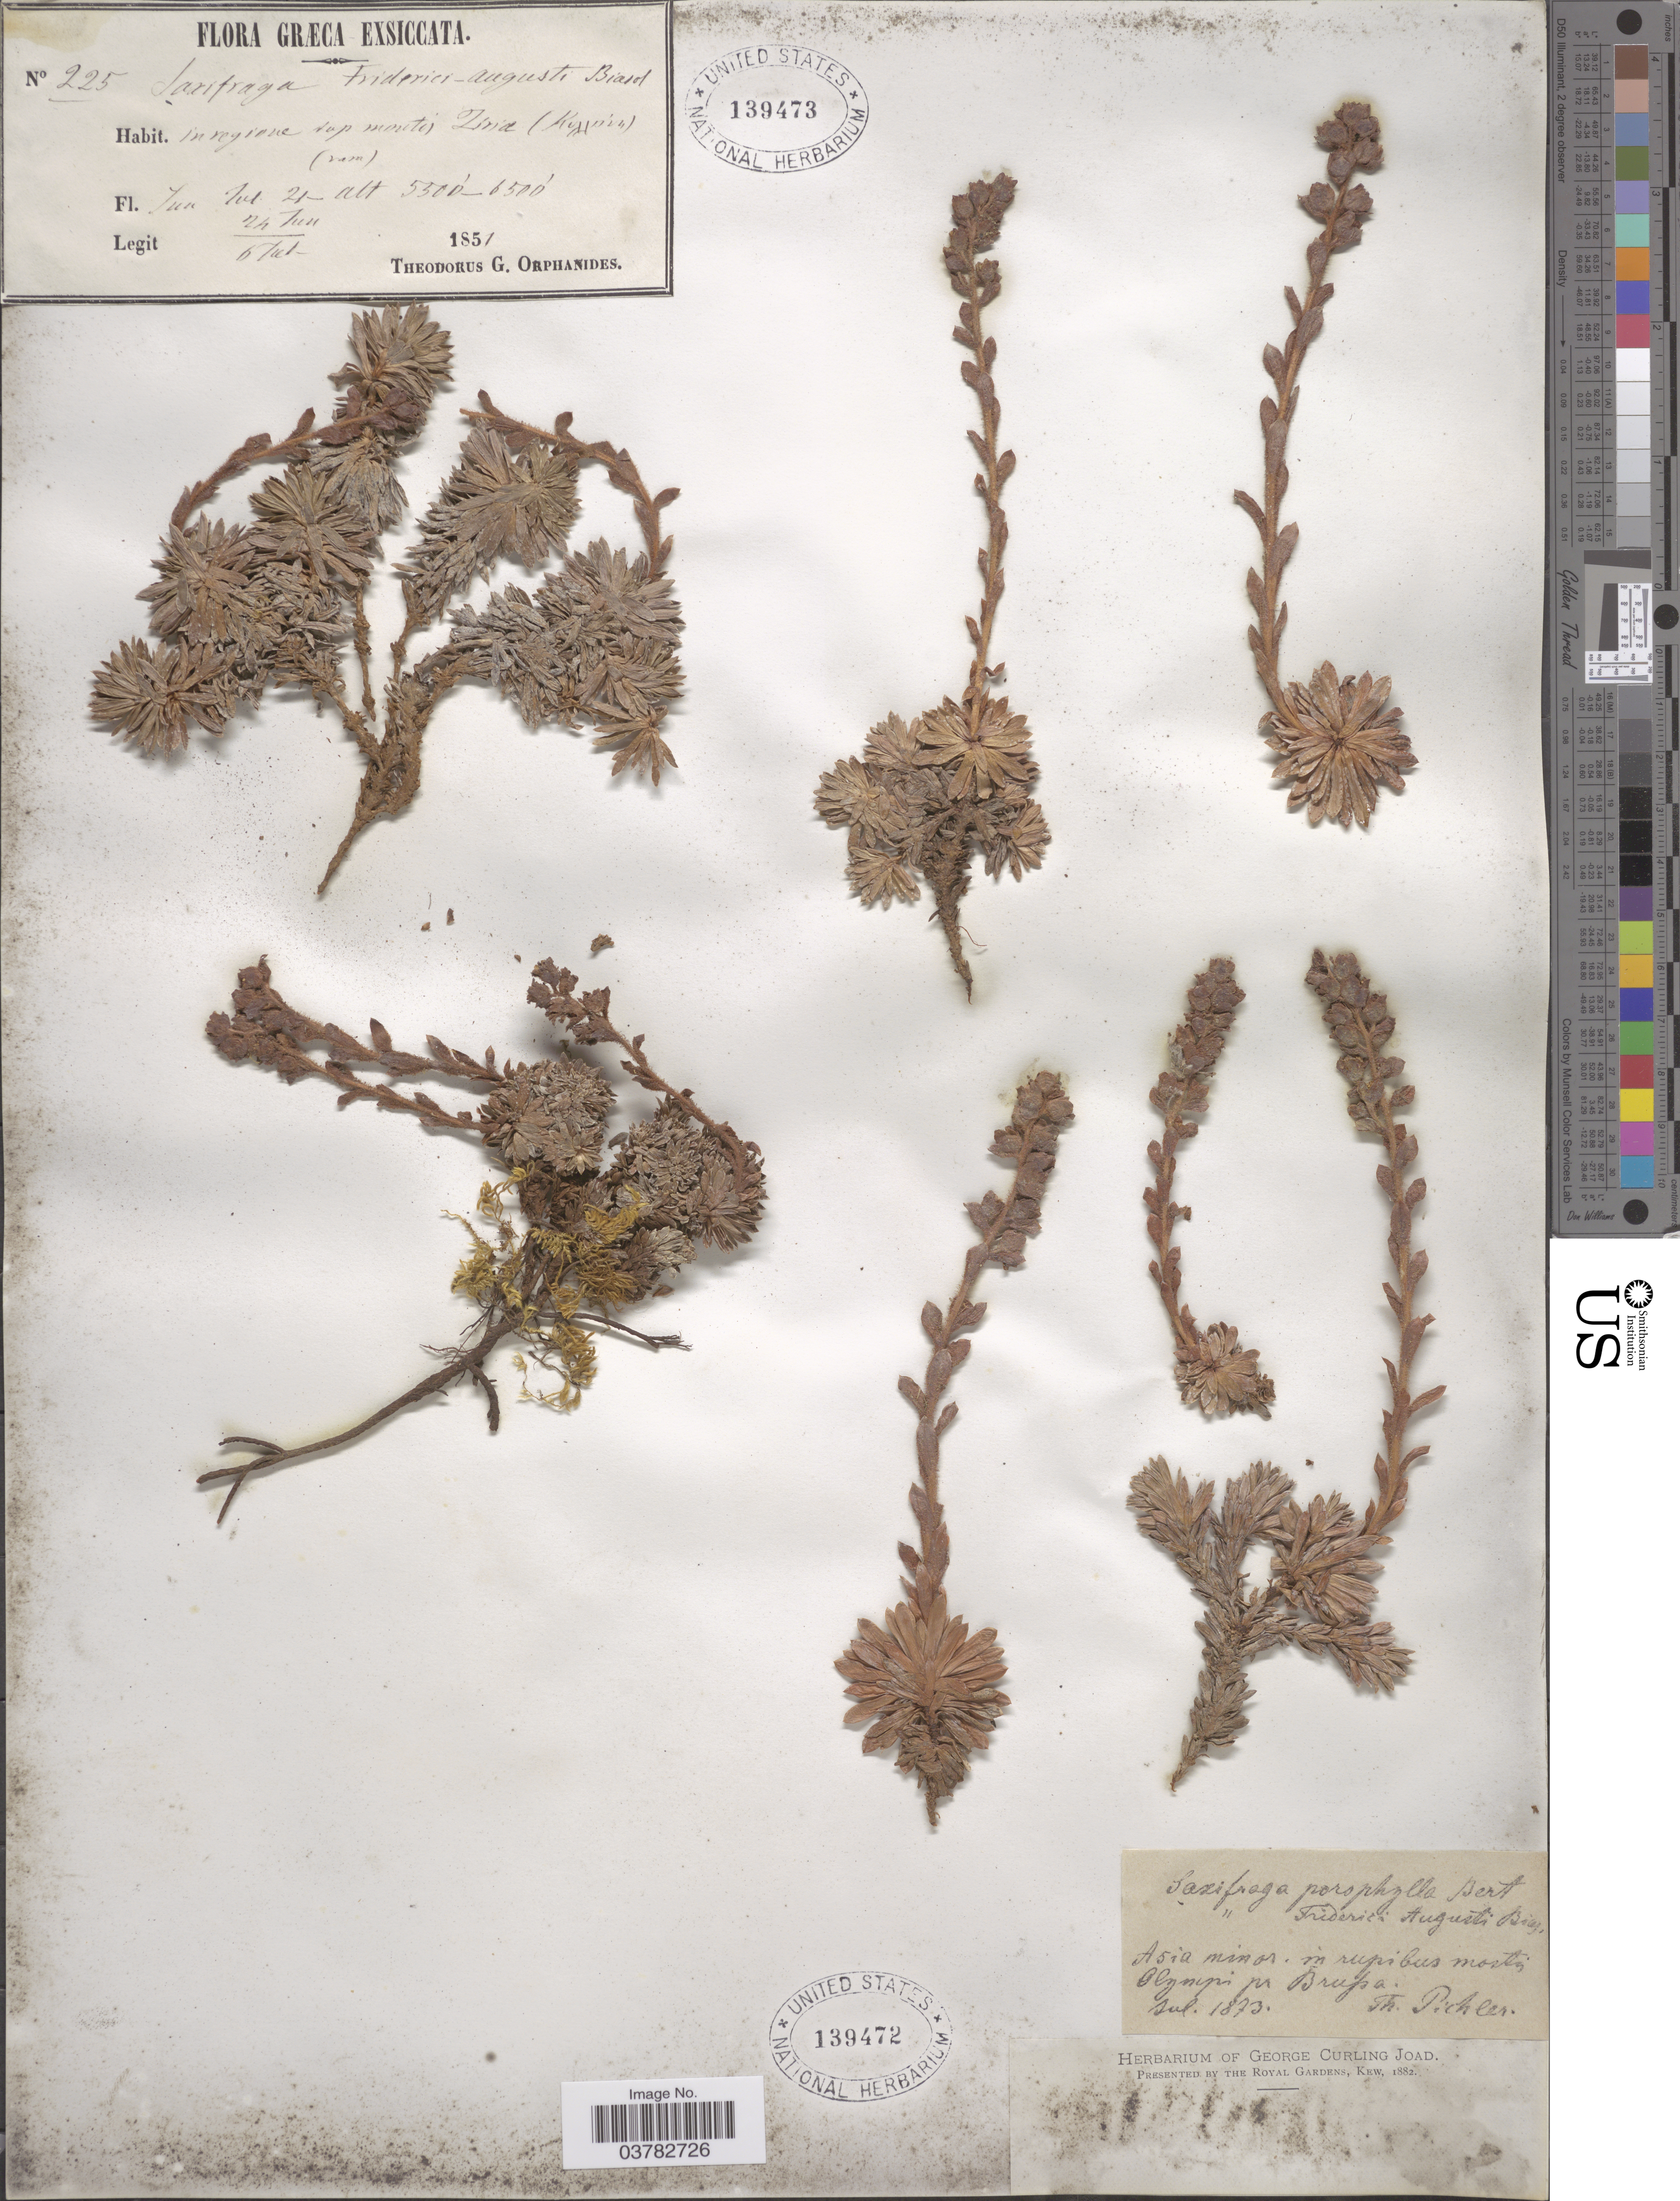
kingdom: Plantae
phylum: Tracheophyta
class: Magnoliopsida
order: Saxifragales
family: Saxifragaceae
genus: Saxifraga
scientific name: Saxifraga porophylla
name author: Bertol.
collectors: T. Pichler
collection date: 1873-07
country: Turkey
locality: Asia minor. in rupibus montis Olympi pr. Brussa.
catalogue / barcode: US 139472